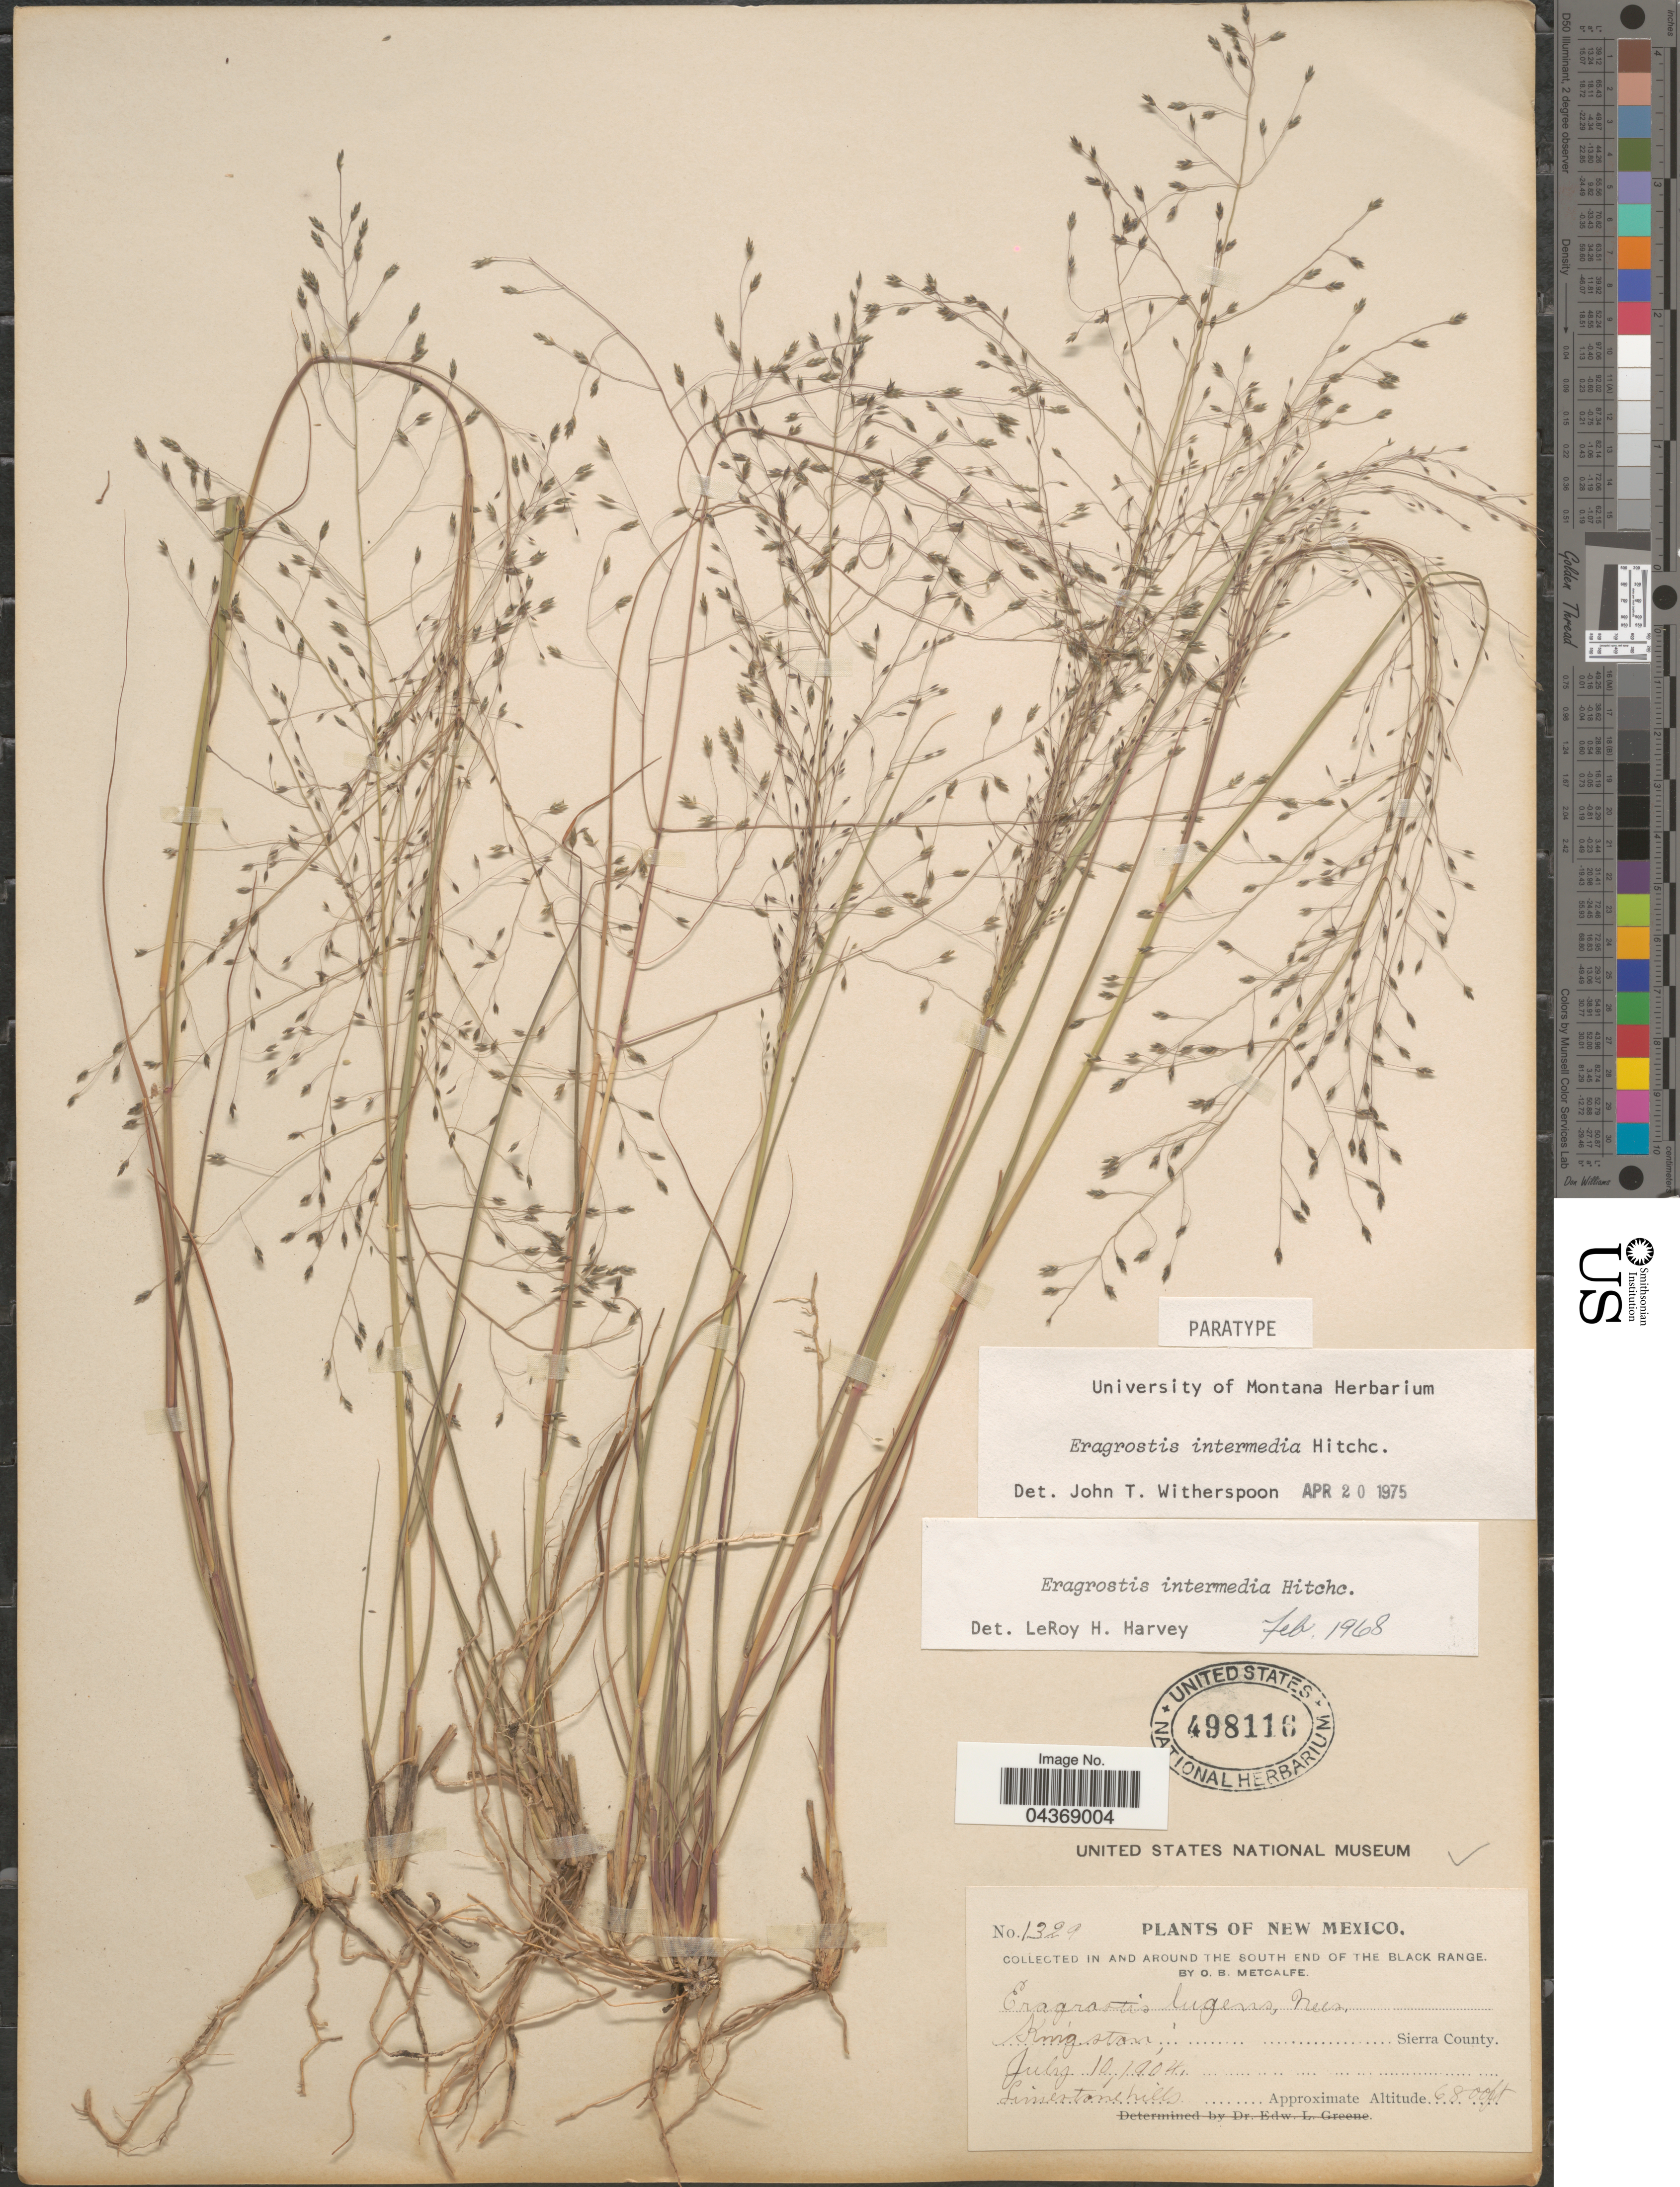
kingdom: Plantae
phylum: Tracheophyta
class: Liliopsida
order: Poales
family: Poaceae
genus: Eragrostis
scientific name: Eragrostis intermedia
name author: Hitchc.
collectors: O. B. Metcalfe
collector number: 1329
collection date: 1904-07-10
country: United States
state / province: New Mexico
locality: In and around the south end of the Black Range. Kingston, Sierra County.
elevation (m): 2073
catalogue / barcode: US 498116